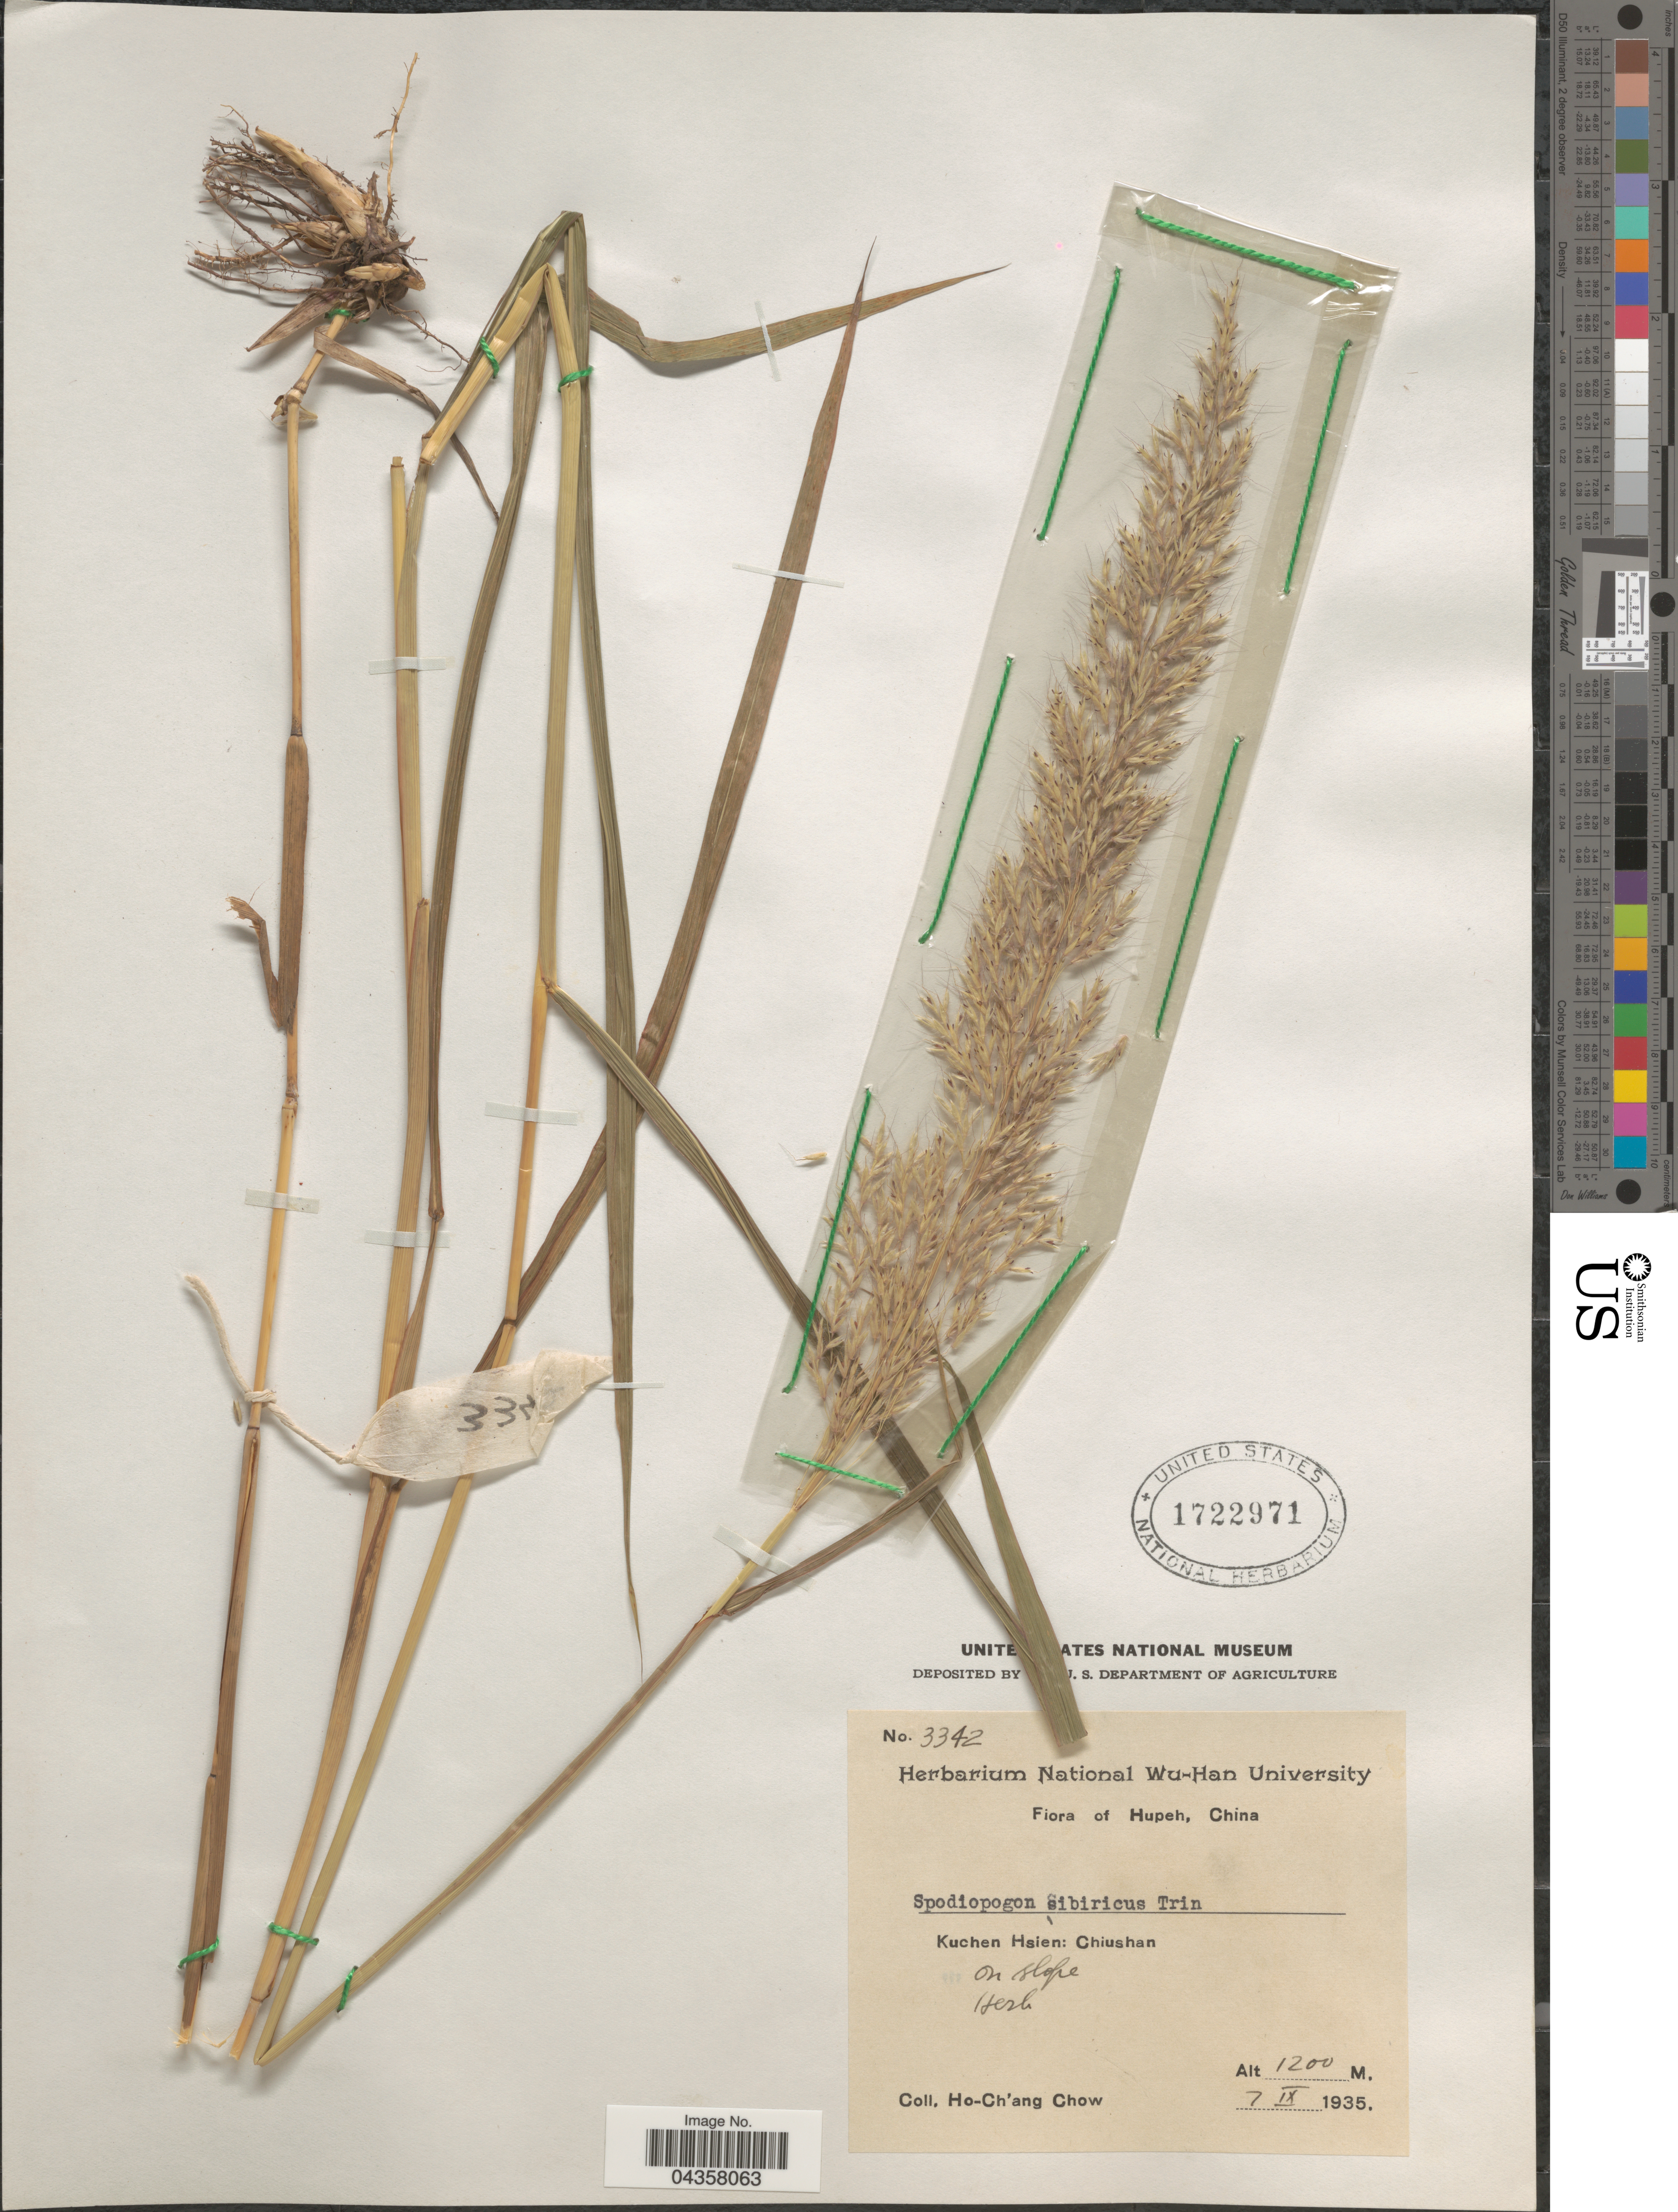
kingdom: Plantae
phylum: Tracheophyta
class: Liliopsida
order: Poales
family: Poaceae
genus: Spodiopogon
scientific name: Spodiopogon sibiricus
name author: Trin.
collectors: H. Chow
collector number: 3342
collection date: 1935-09-07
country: China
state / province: Hubei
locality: Hupeh. Kuchen Hsien: Chiushan.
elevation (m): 1200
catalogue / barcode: US 1722971